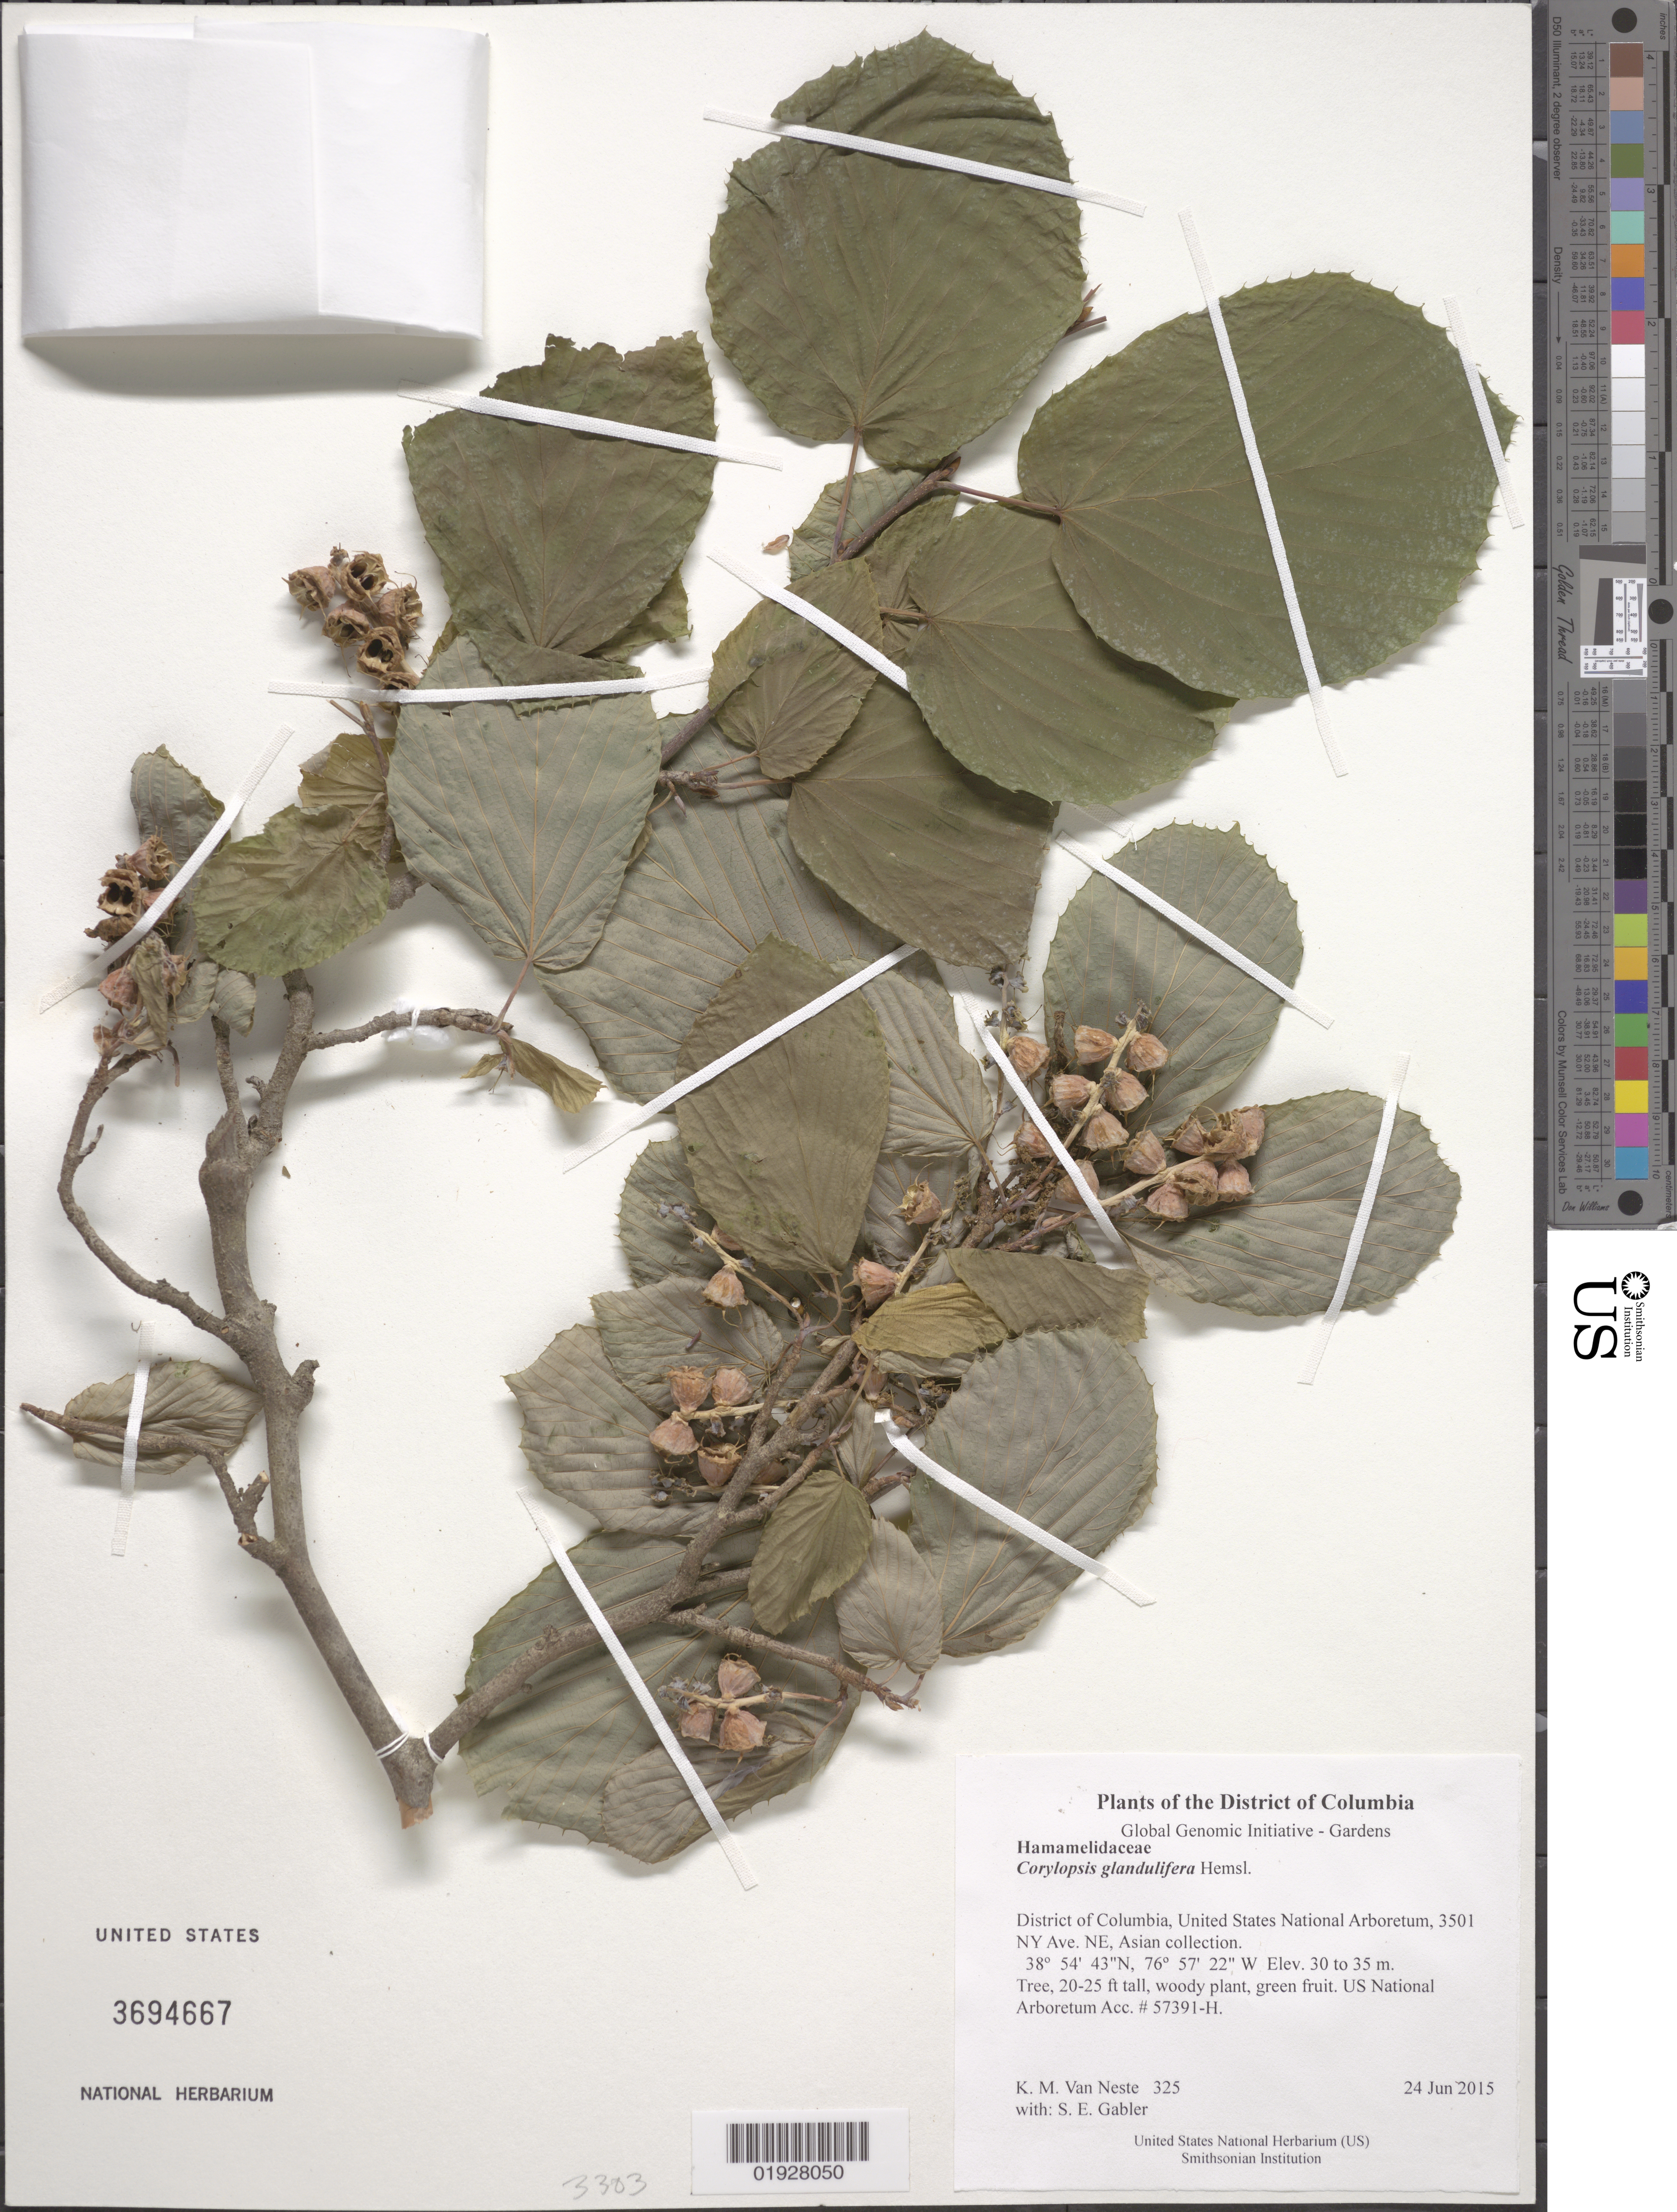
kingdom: Plantae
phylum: Tracheophyta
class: Magnoliopsida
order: Saxifragales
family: Hamamelidaceae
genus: Corylopsis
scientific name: Corylopsis glandulifera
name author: Hemsl.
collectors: K. M. Van Neste & S. E. Gabler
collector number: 325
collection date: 2015-06-24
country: United States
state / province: District of Columbia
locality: United States National Arboretum, 3501 NY Ave. NE, Asian collection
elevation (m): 30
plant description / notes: Corylopsis glandulifera NATIONAL ARBORETUM PROVENANCE INFO: ORIGINAL LOCALITY: China, , ORIGINAL COLLECTORS: AND COLLECTOR NUMBER: LATITUDE: LONGITUDE: USNA ACCESSION: 57391 RECEIVED: Corylopsis glandulifera var. hypoglaucaseed3/15/1986 RECEIVED FROM: PROVENANCE CODE: W FULL PROVENANCE: collected directly from wild; origin known ELEVATION: LATITUDE: LONGITUDE: HABITAT:mixed forest, exposed rock area, mountainy area. DESCRIPTION: MISCELLANEOUS NOTES: ; Name changed from synonym C. glanulifera var. hypoglauce per GRIN 8/96; name changed again per Flora of China - much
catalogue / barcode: US 3694667